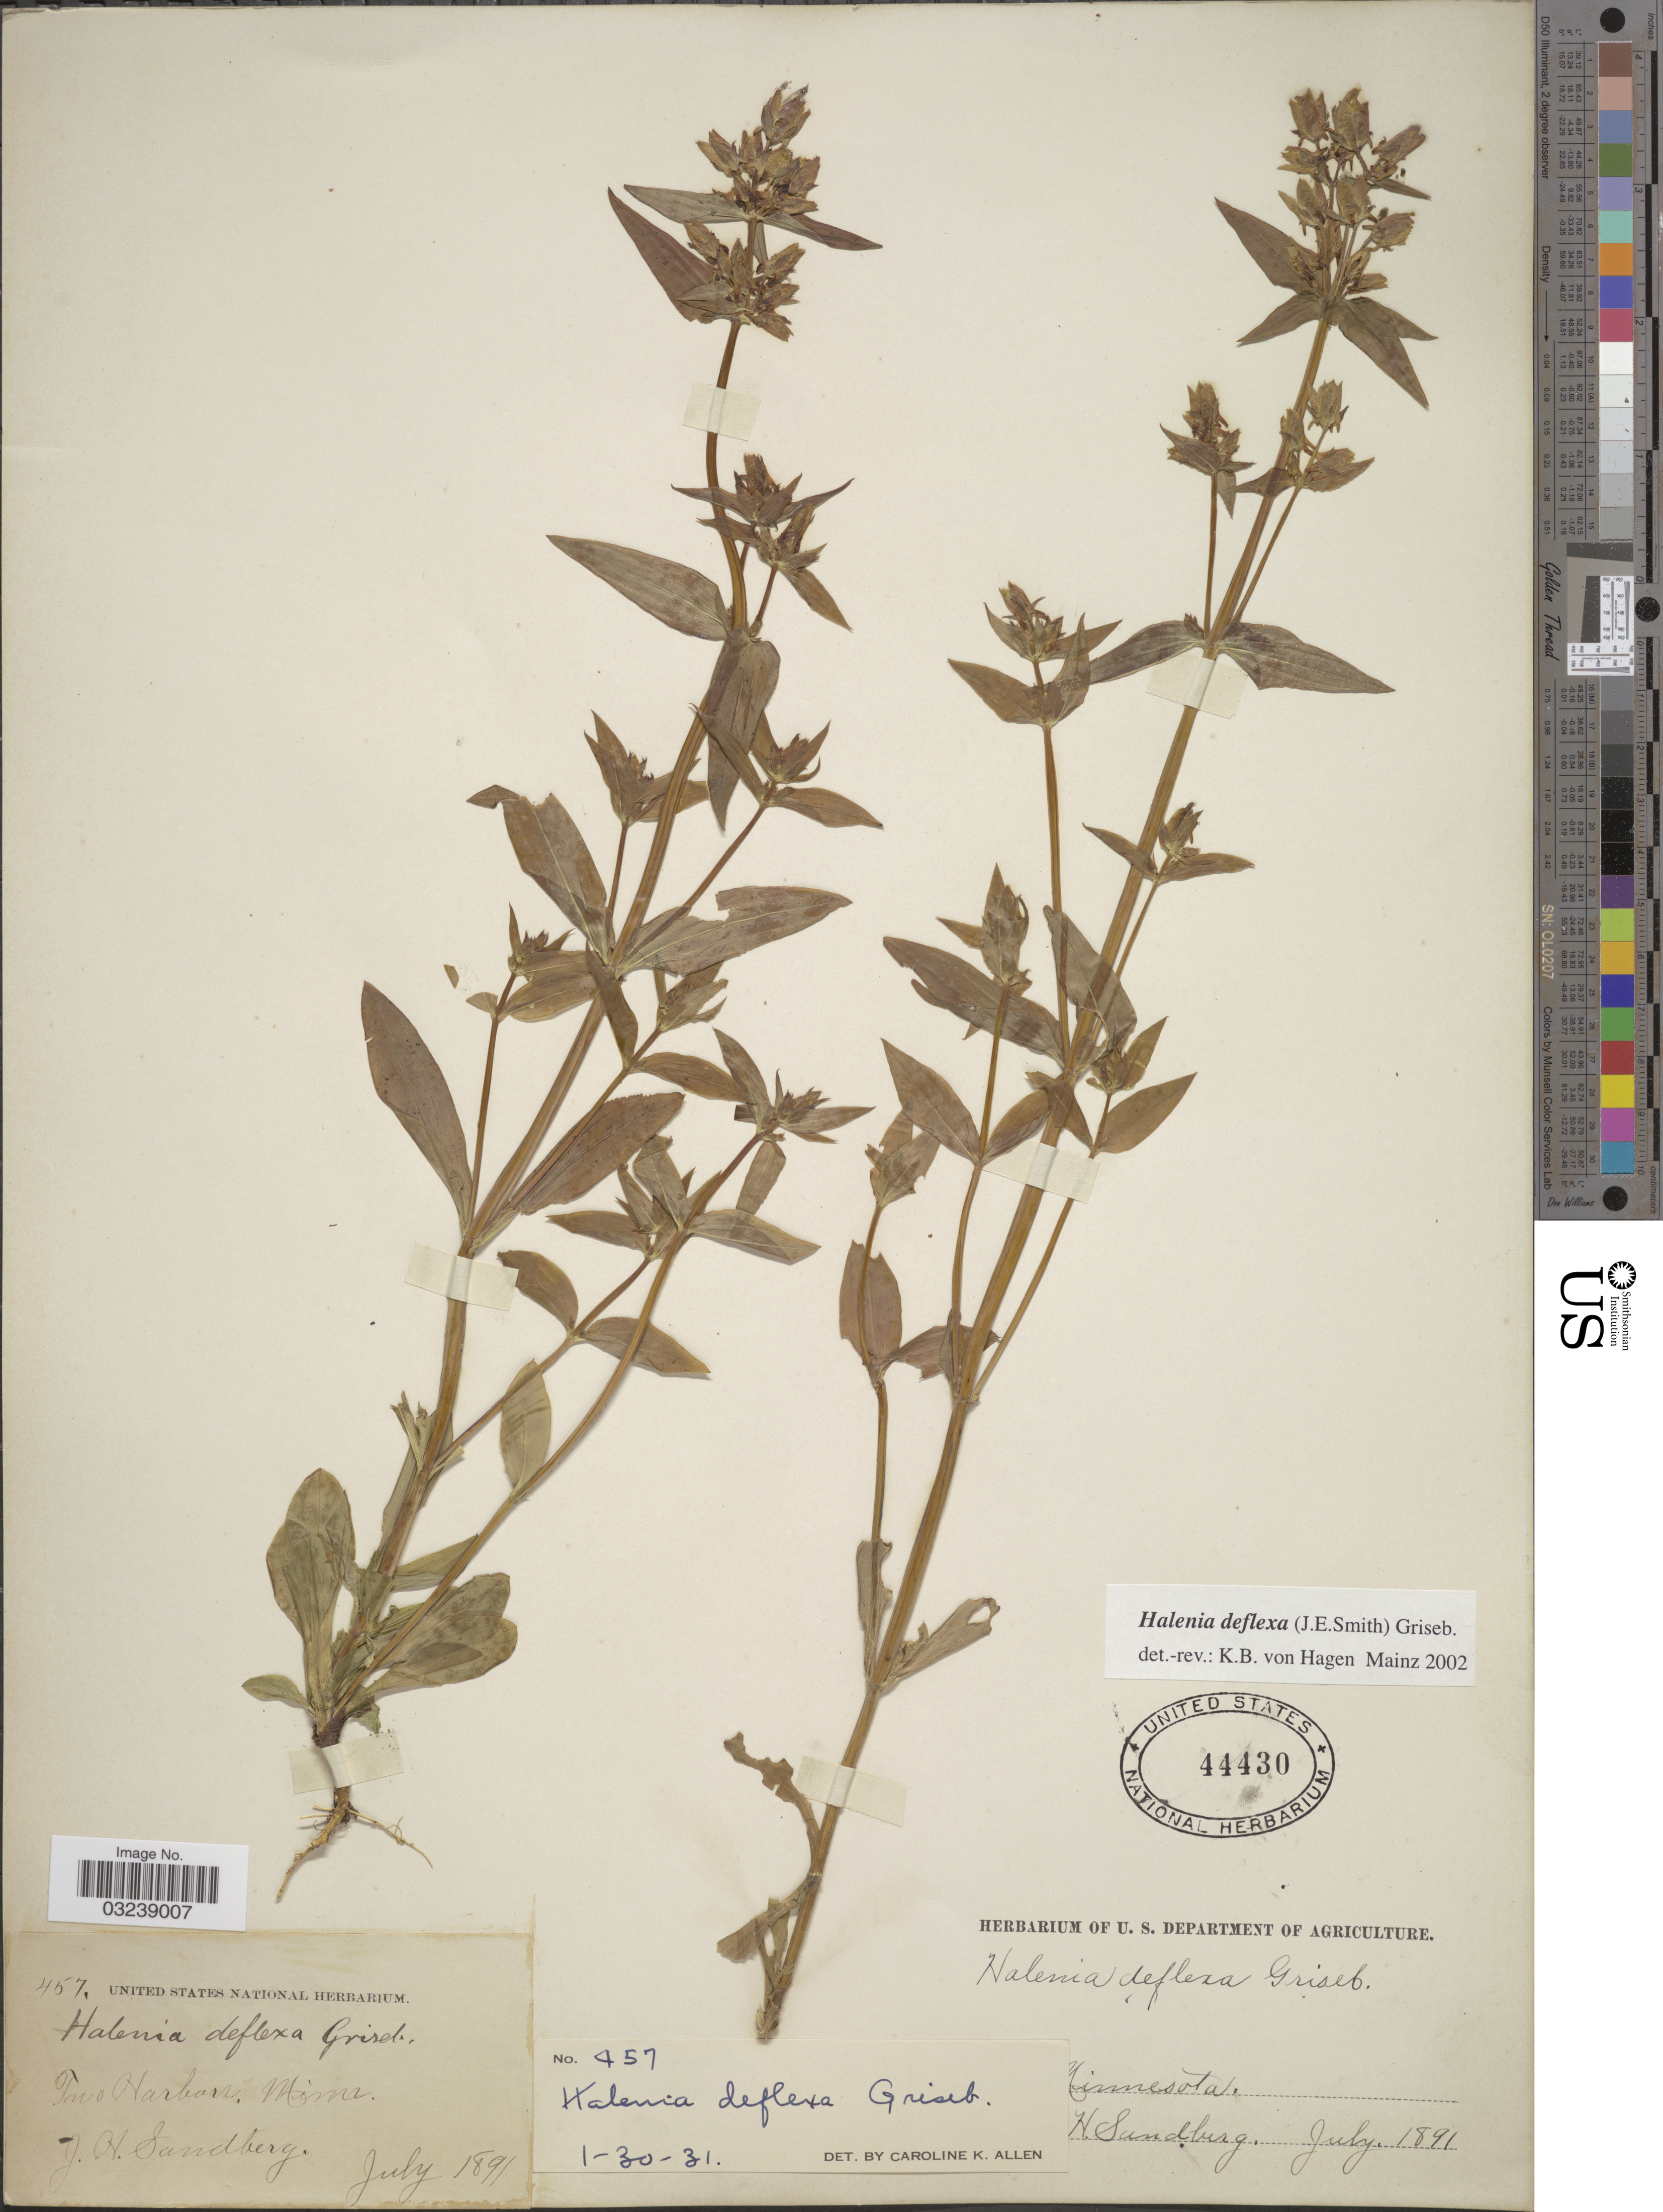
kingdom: Plantae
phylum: Tracheophyta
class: Magnoliopsida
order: Gentianales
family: Gentianaceae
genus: Halenia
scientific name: Halenia deflexa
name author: (Sm.) Griseb.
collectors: J. H. Sandberg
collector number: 457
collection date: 1891-07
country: United States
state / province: Minnesota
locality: Two Harbors, Minn.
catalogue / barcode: US 44430